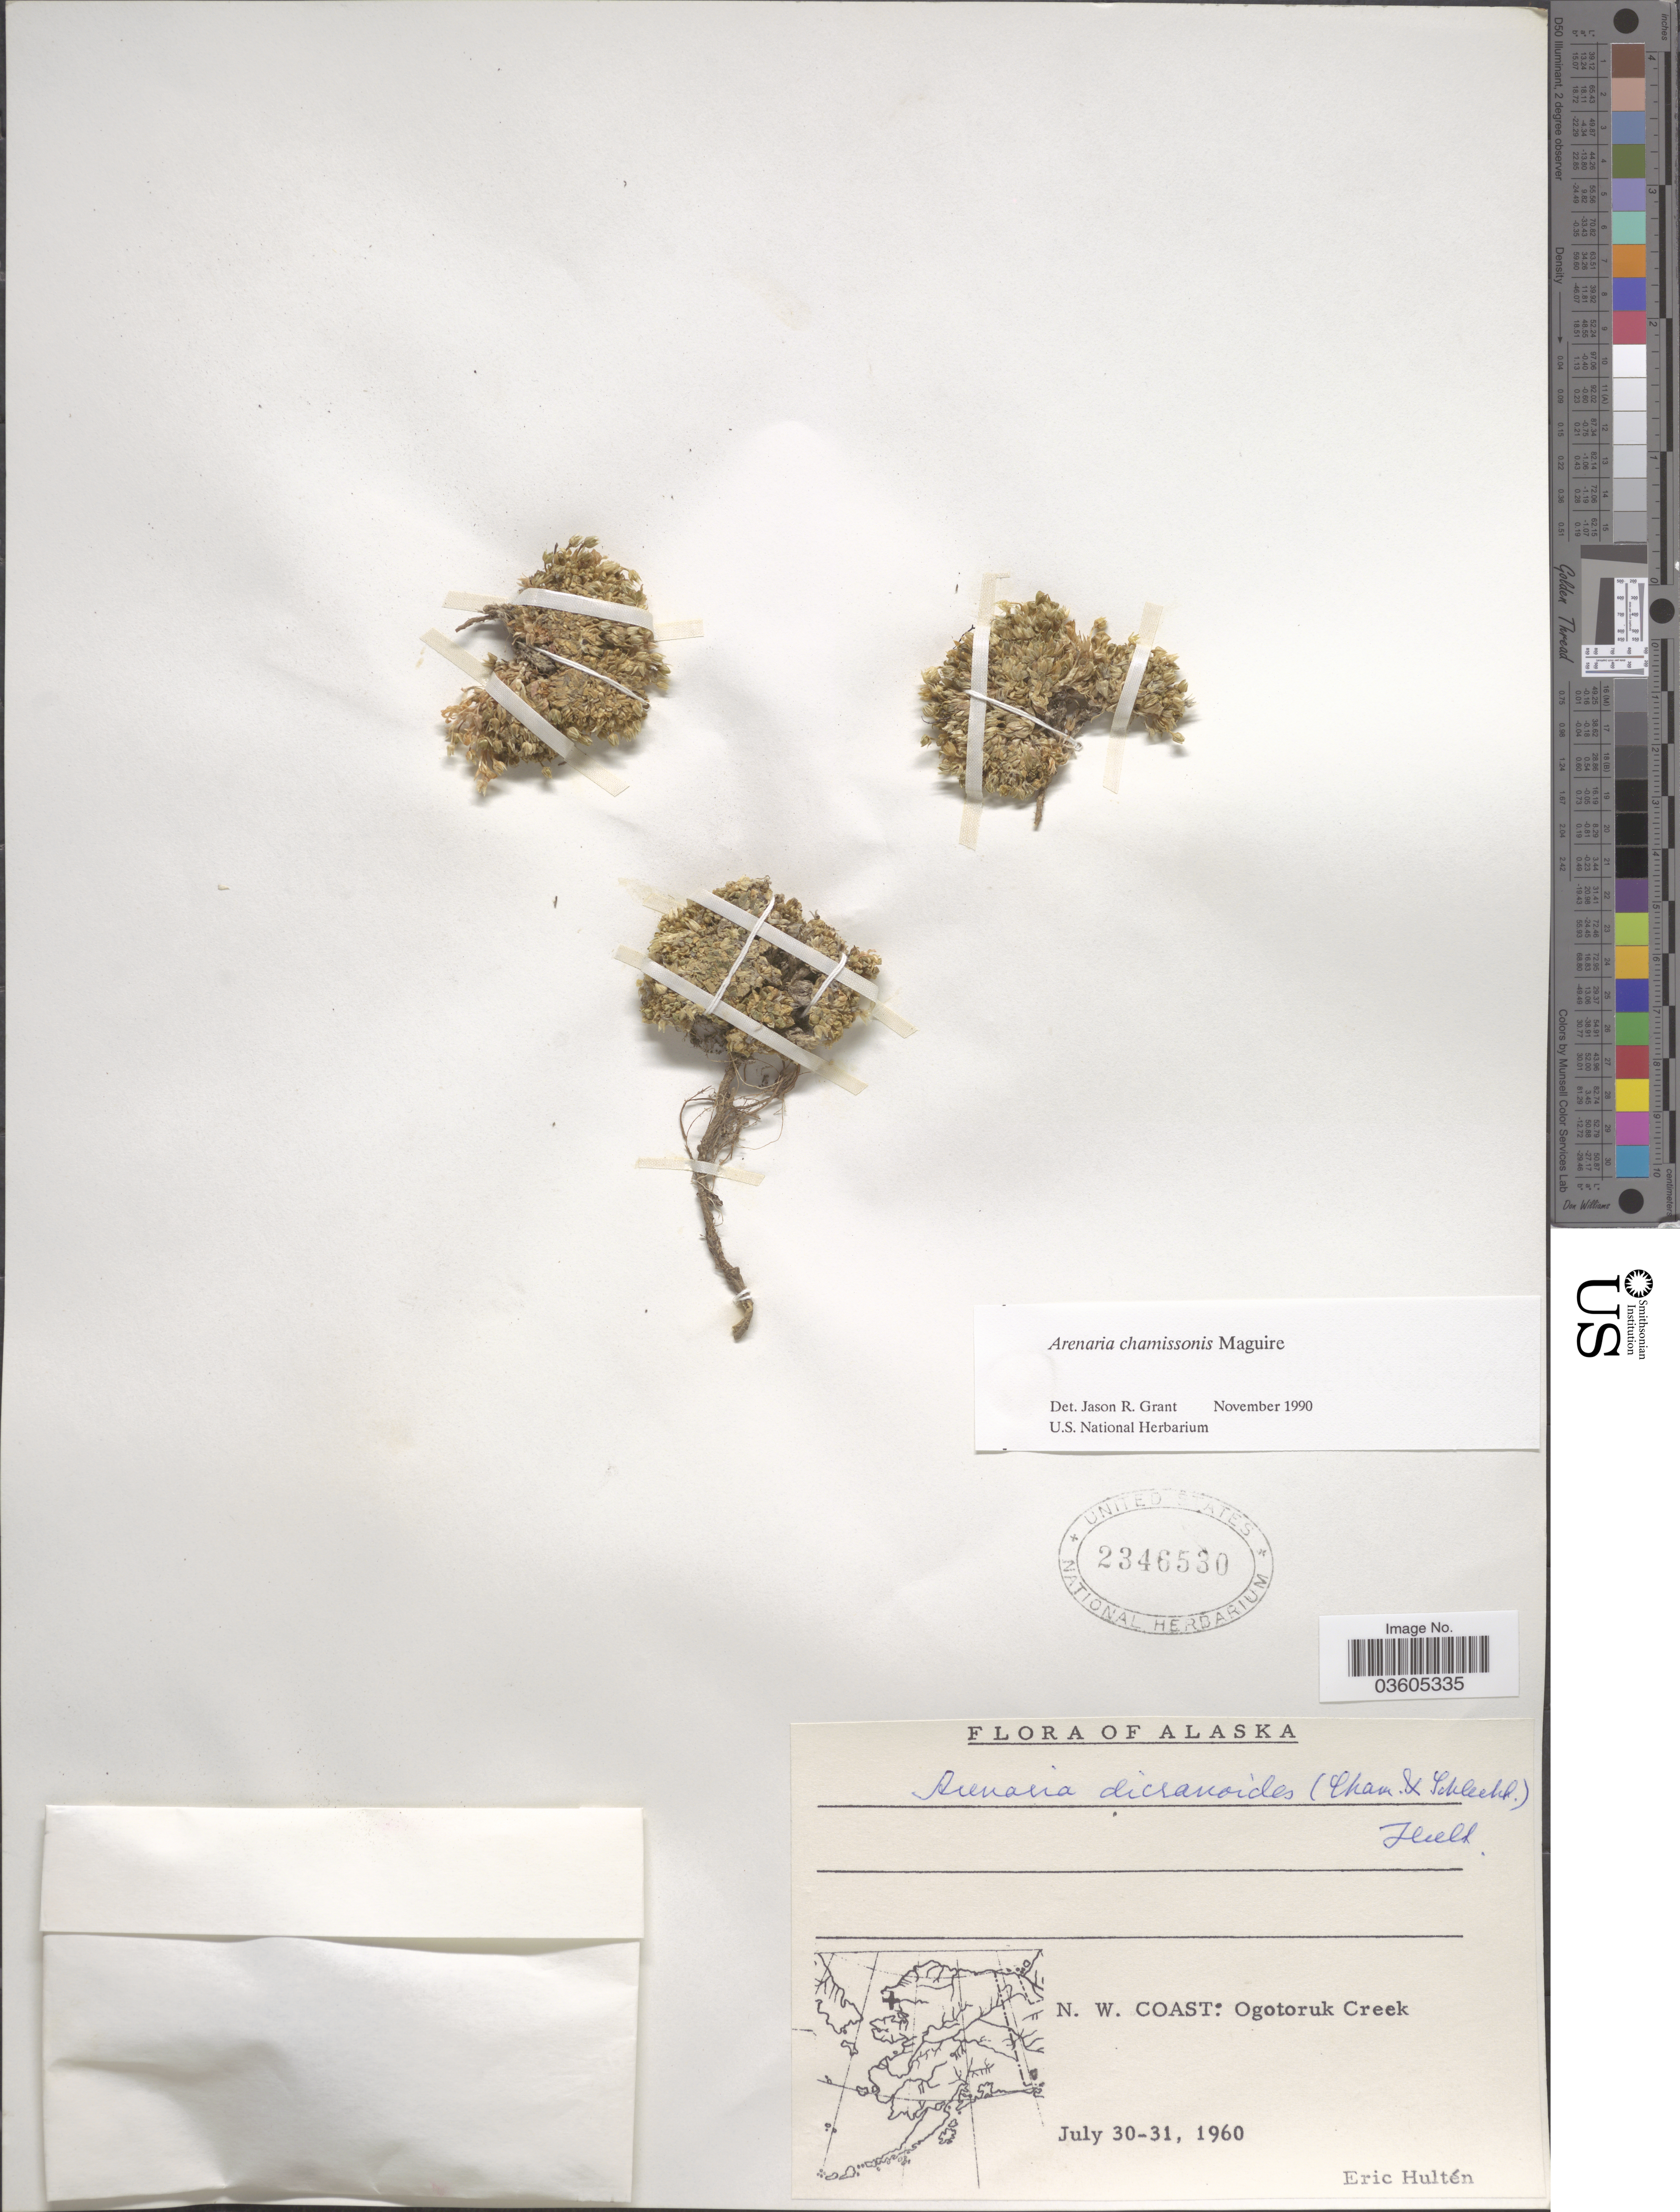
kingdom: Plantae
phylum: Tracheophyta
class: Magnoliopsida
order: Caryophyllales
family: Caryophyllaceae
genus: Arenaria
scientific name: Arenaria chamissonis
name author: Maguire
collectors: E. G. Hultén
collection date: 1960-07-30/1960-07-31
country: United States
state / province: Alaska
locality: N. W. Coast: Ogotoruk Creek.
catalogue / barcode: US 2346530